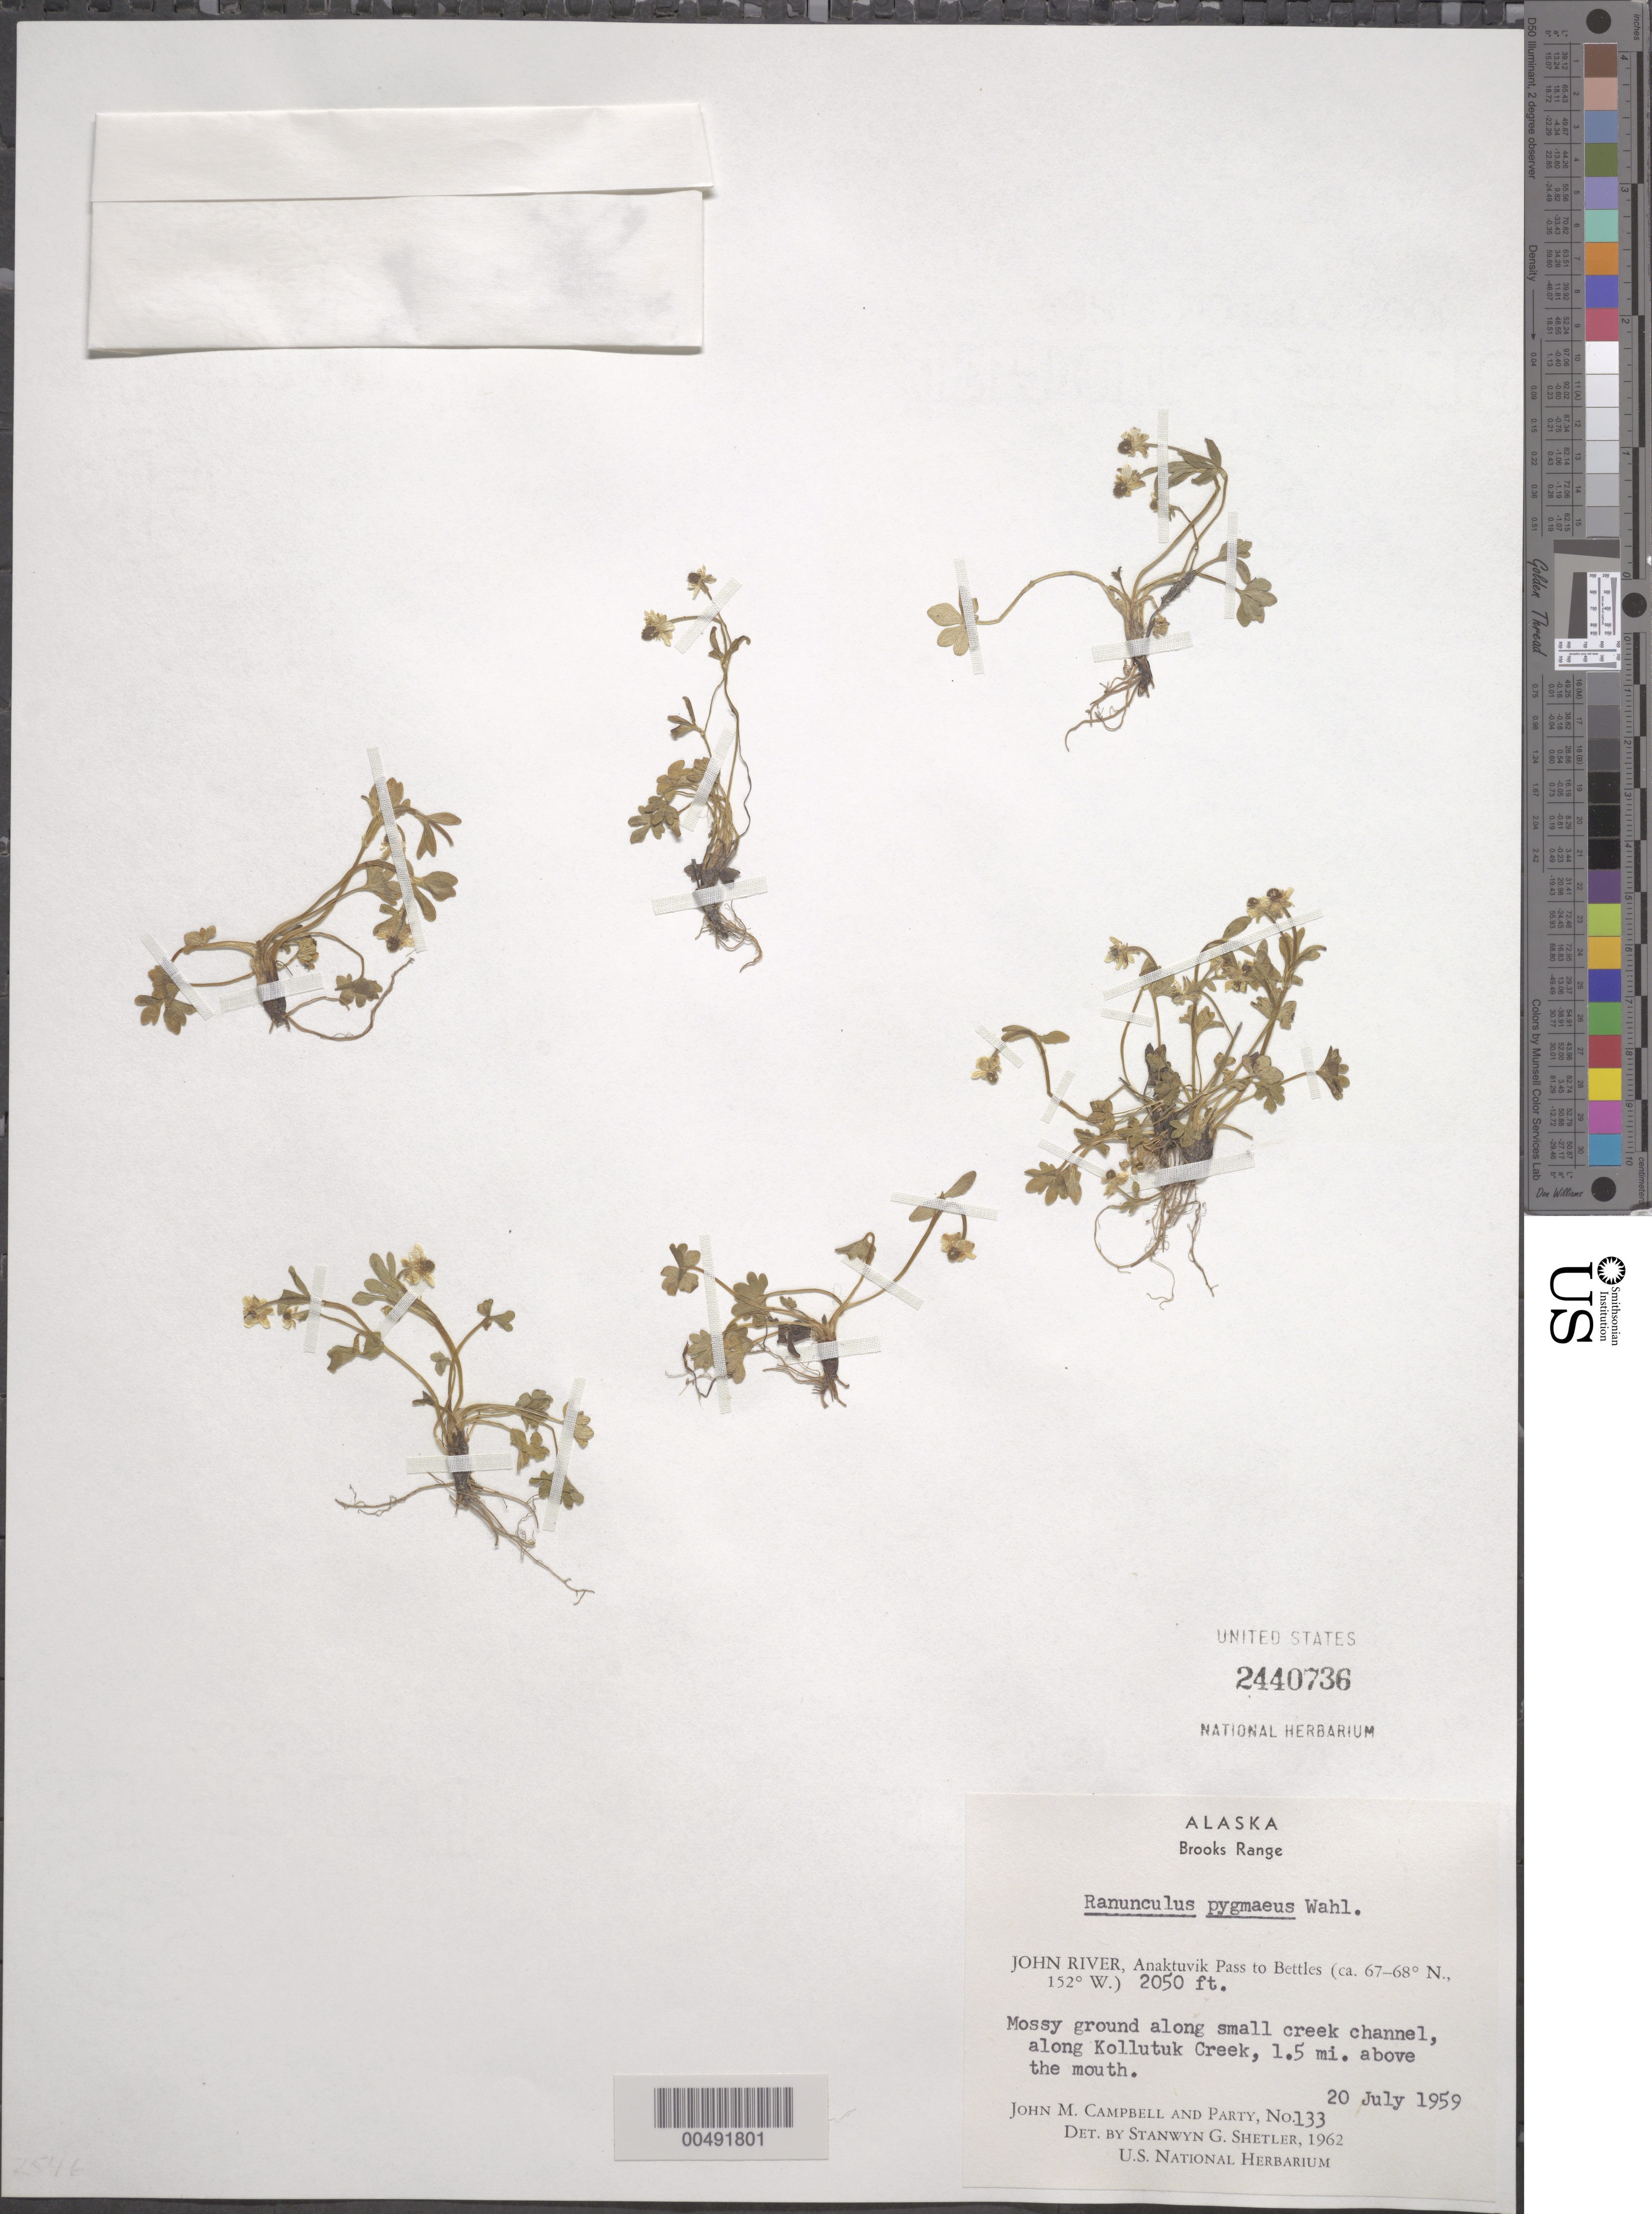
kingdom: Plantae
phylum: Tracheophyta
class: Magnoliopsida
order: Ranunculales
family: Ranunculaceae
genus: Ranunculus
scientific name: Ranunculus pygmaeus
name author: Wahlenb.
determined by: Shetler, Stanwyn G., (US), NMNH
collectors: J. M. Campbell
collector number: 133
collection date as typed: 20 Jul 1959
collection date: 1959-07-20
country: United States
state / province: Alaska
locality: Brooks Range, John River, Anaktuvuk Pass to Bettles, along Kollutuk Creek, 1.5 mi. above the mouth (lat/long recorded as: lat=::: long=152:0:0:W)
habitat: mossy ground along small creek channel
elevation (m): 41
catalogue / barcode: US 2440736